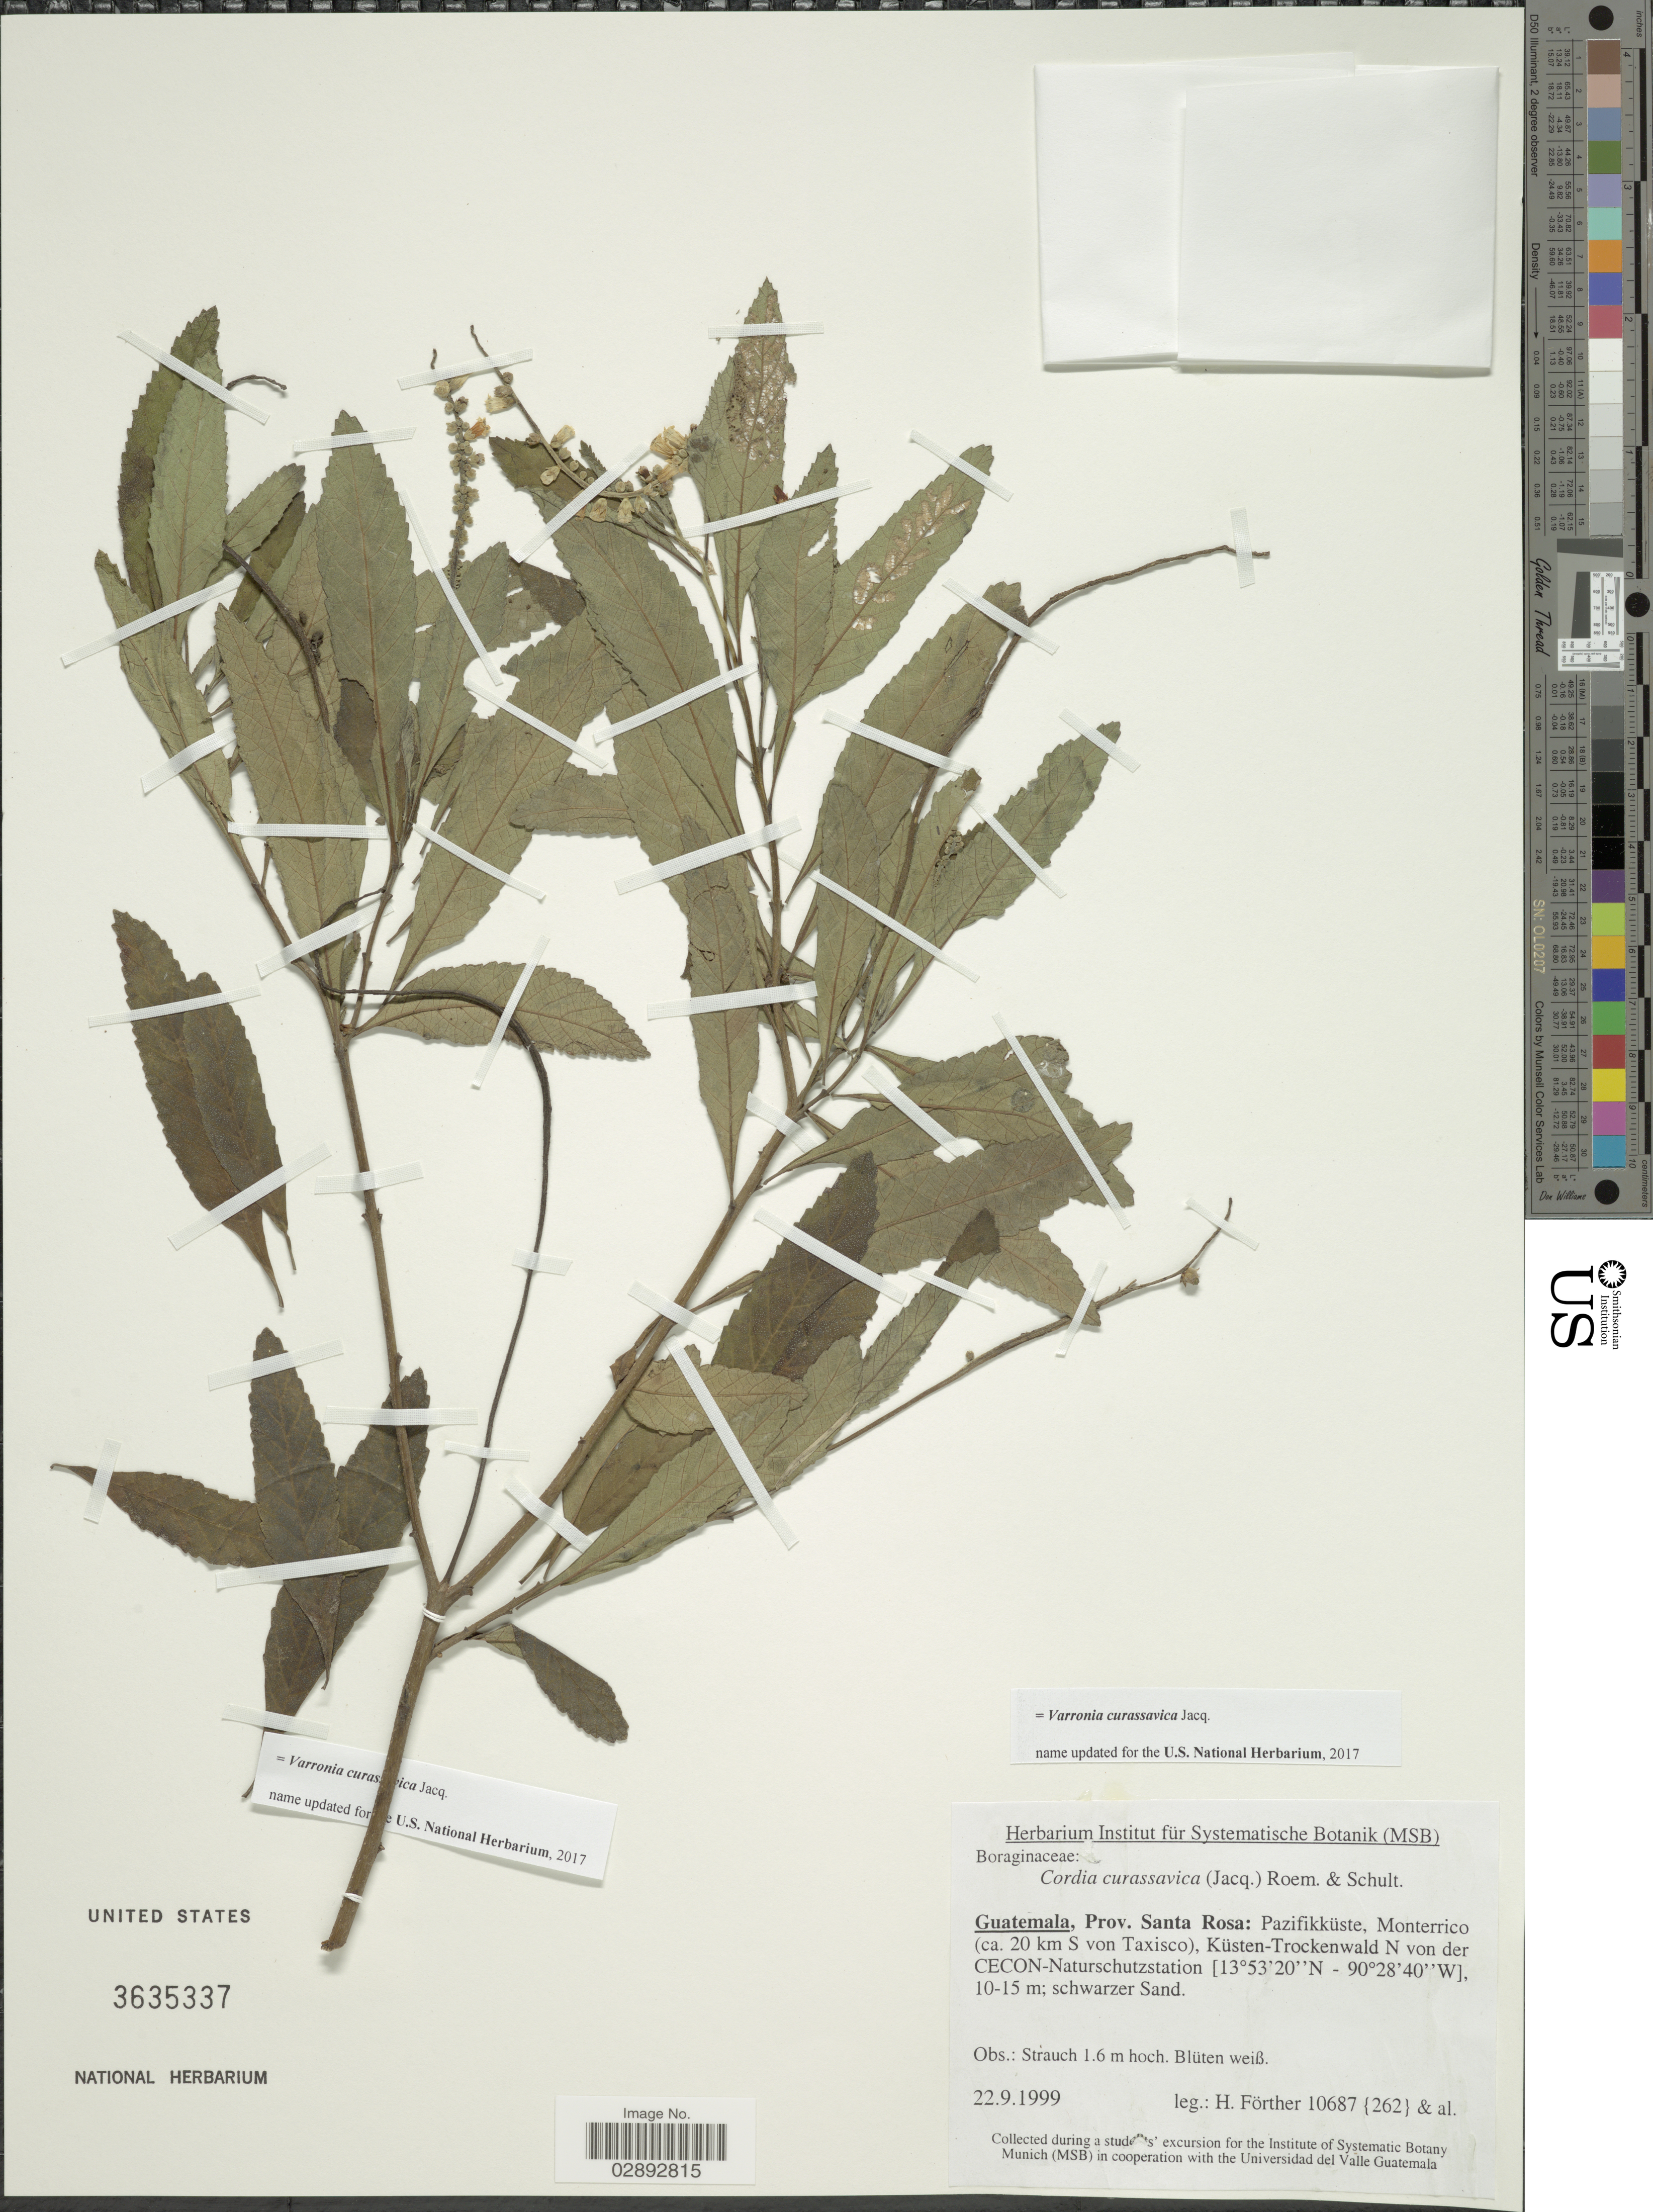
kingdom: Plantae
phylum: Tracheophyta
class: Magnoliopsida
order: Boraginales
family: Cordiaceae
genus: Varronia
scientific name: Varronia curassavica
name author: Jacq.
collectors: H. Förther & et al.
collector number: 10687 {262}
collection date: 1999-09-22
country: Guatemala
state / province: Santa Rosa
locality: Prov. Santa Rosa: Pazifikküste, Monterrico (ca. 20 km S von Taxisco), Strandvegetation S von der CECON-Naturschutzstation.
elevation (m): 0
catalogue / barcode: US 3635337